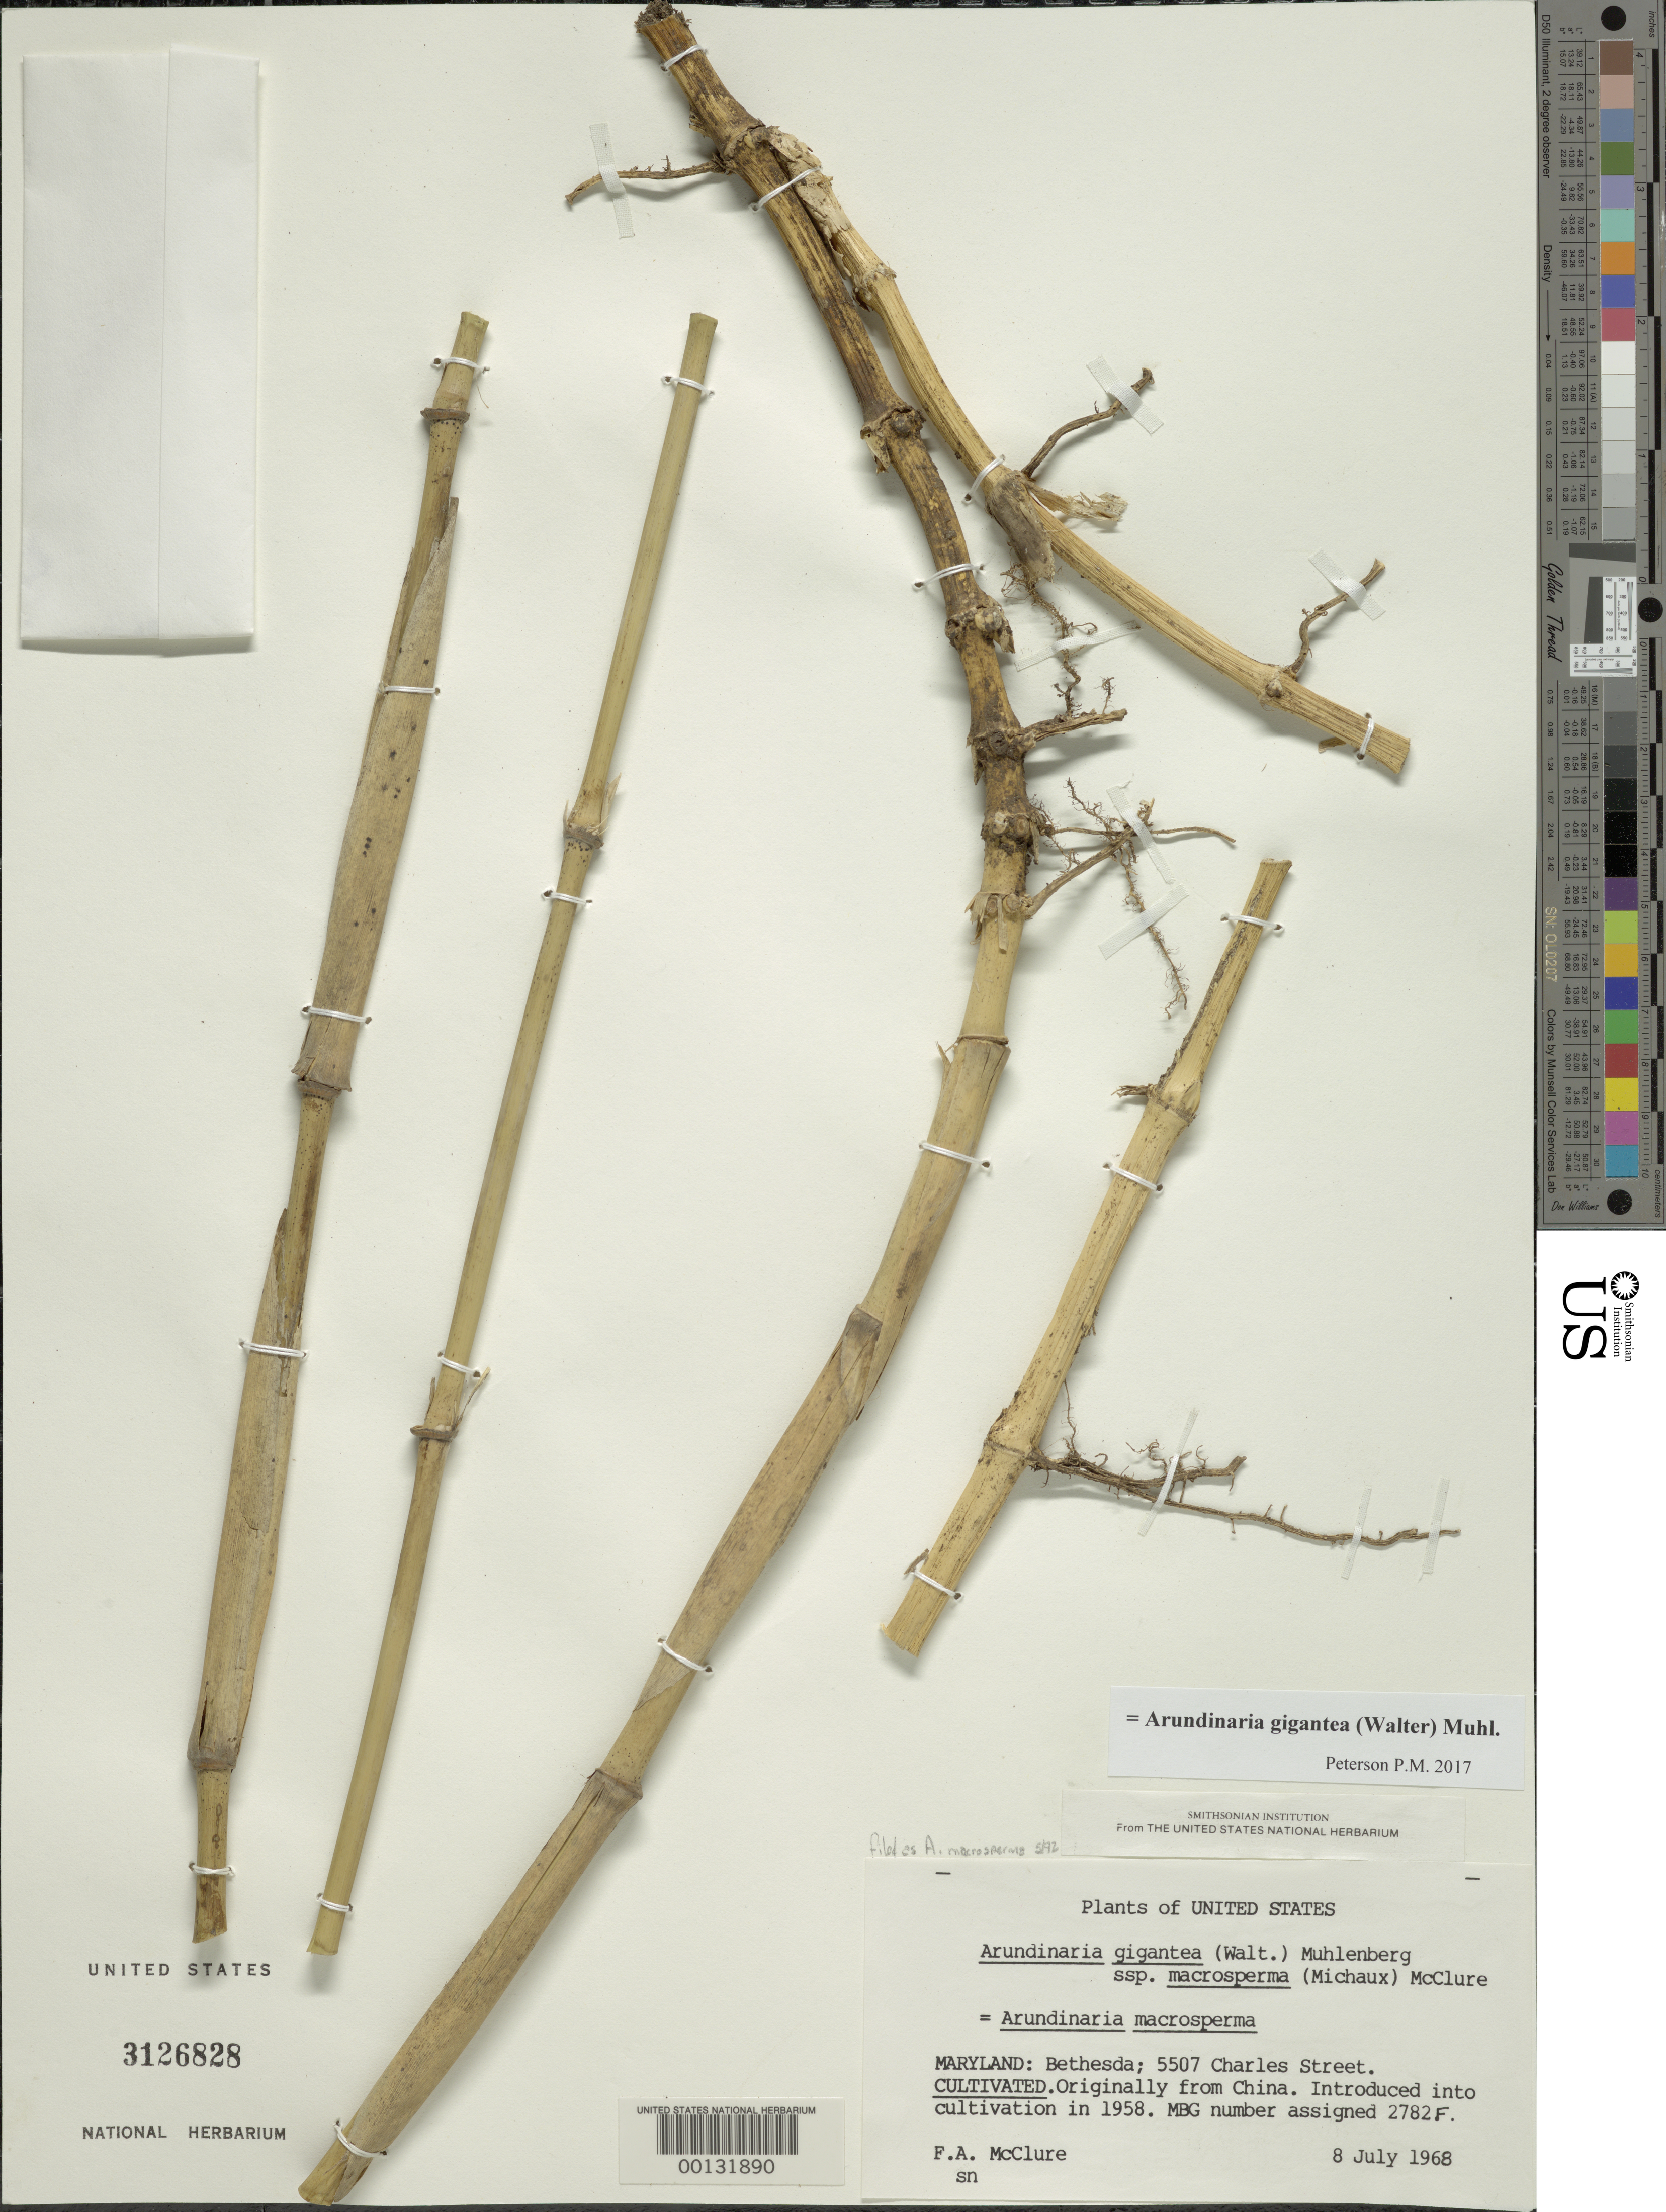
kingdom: Plantae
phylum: Tracheophyta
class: Liliopsida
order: Poales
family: Poaceae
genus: Arundinaria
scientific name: Arundinaria gigantea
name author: (Walter) Muhl.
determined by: Poaceae Reorganization Project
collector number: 2782f MBG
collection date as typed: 1958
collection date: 1958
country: China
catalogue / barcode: US 3126828